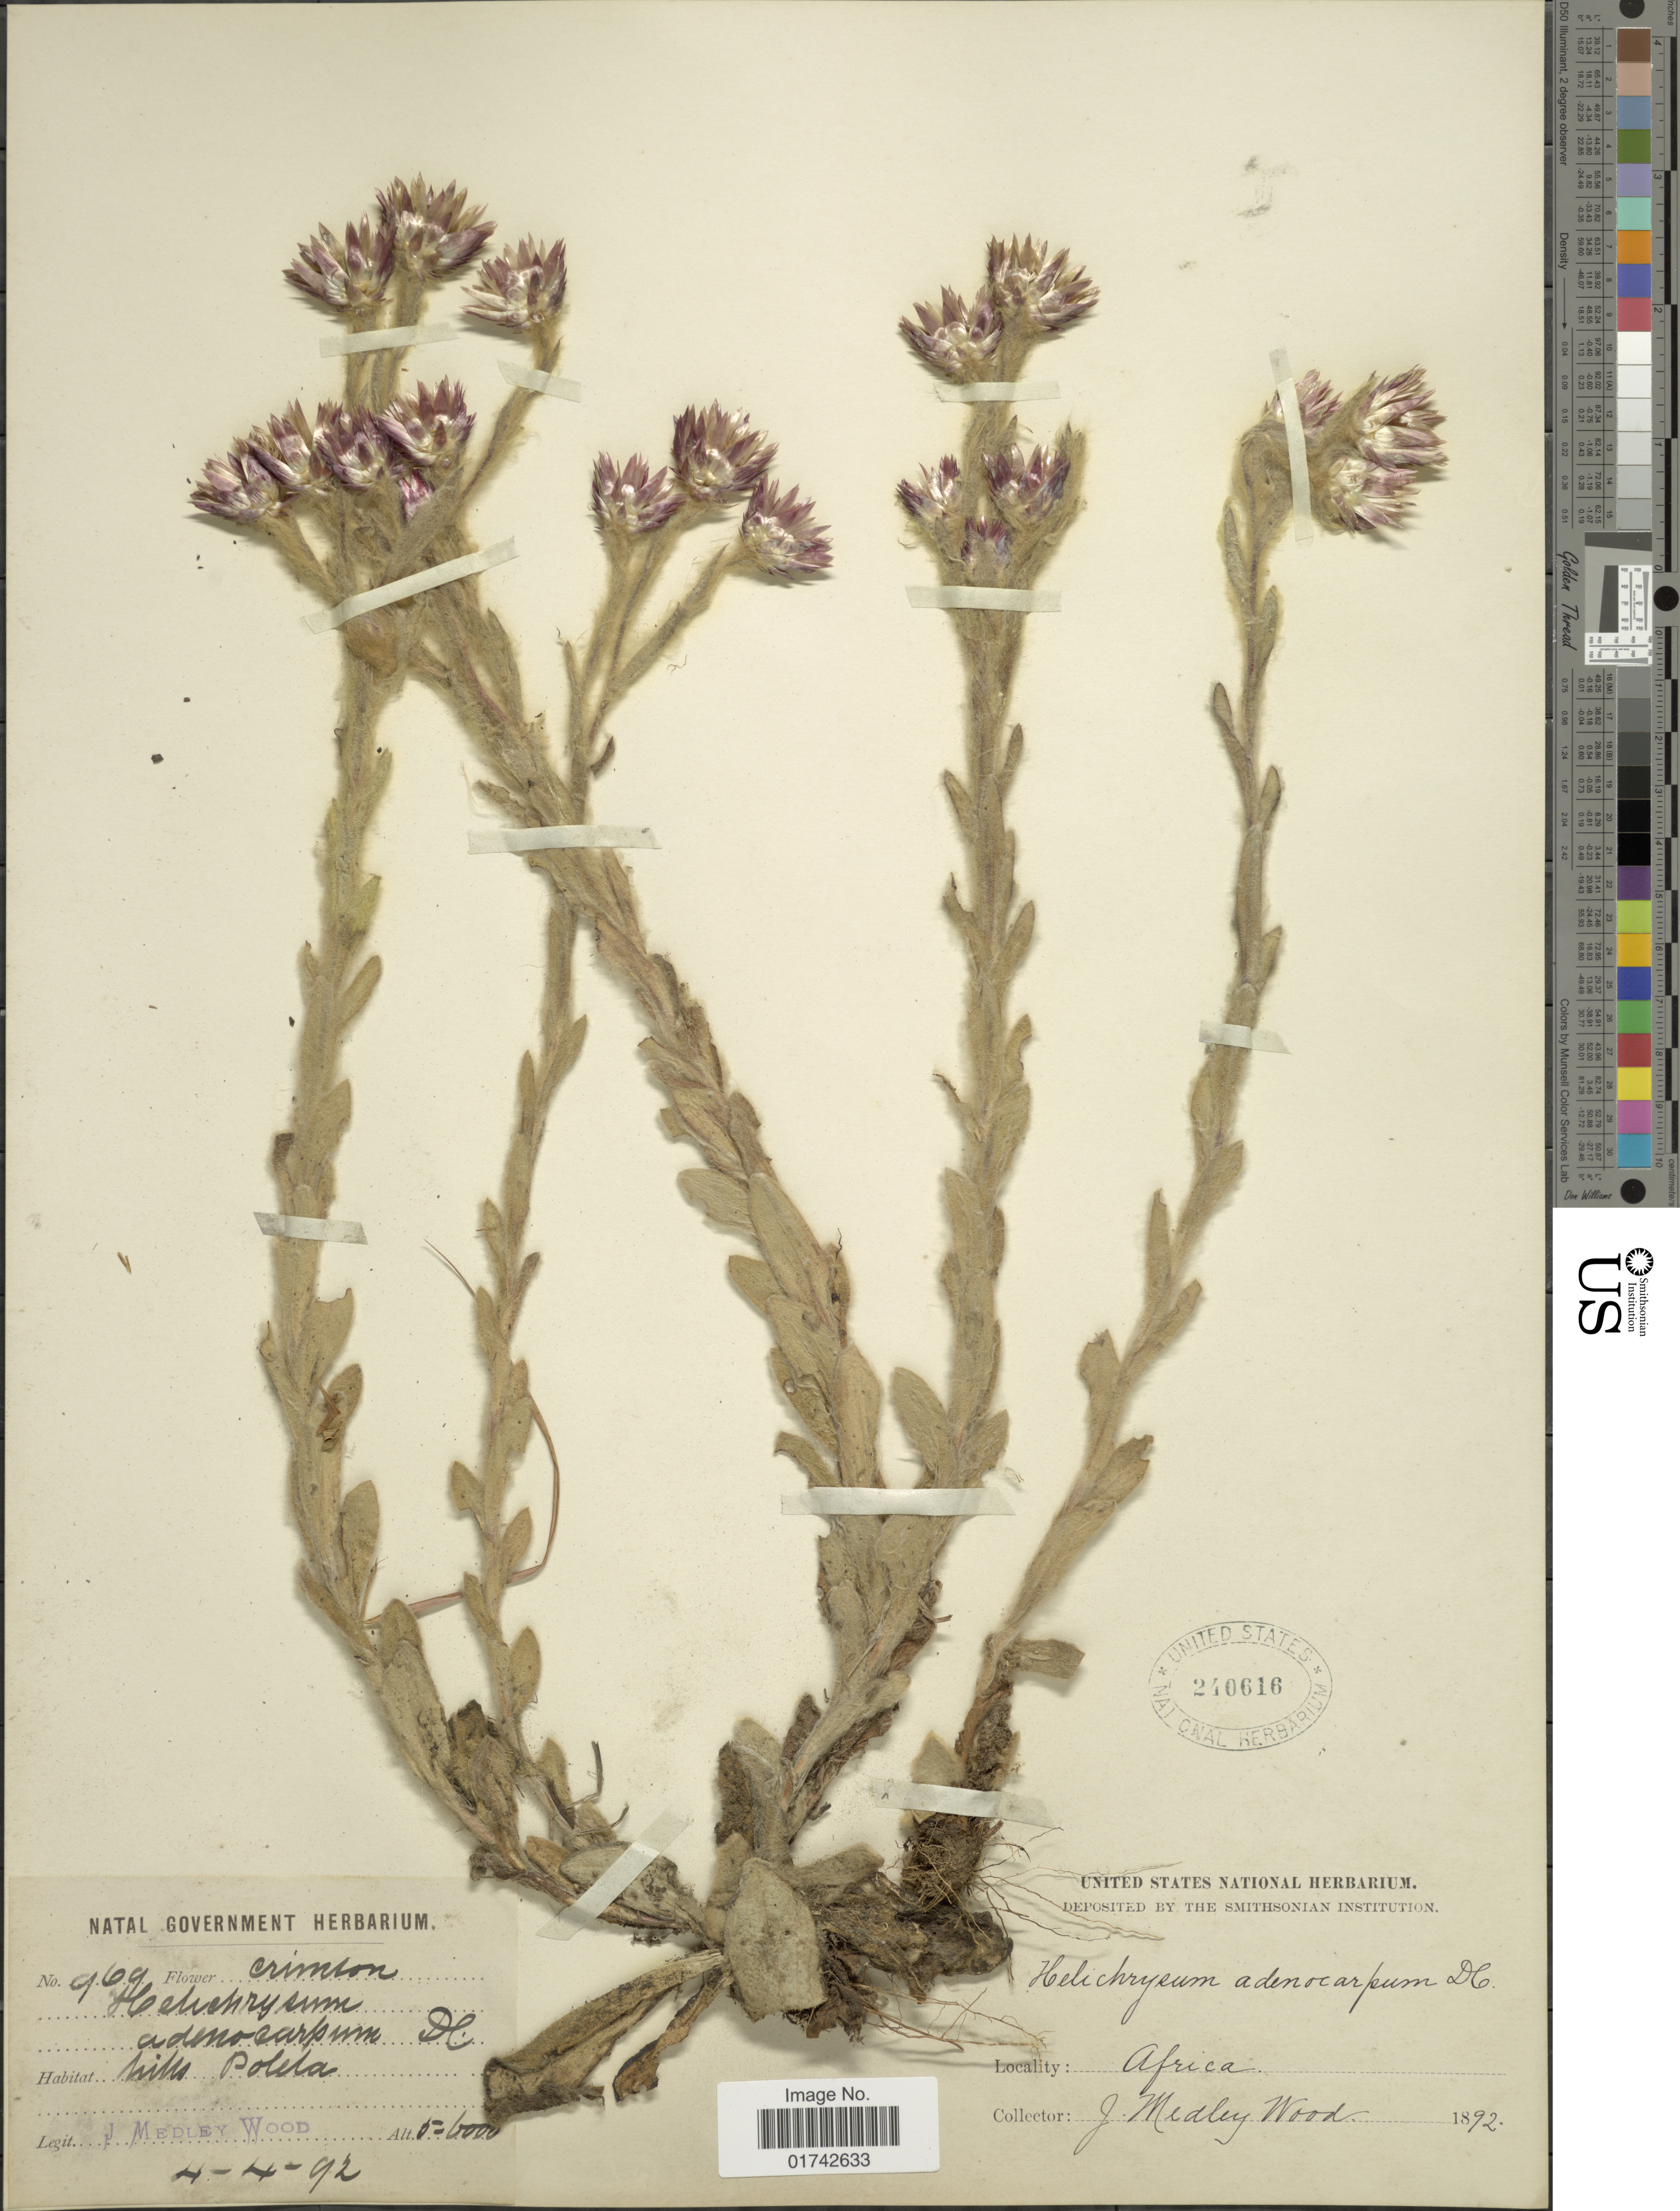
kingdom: Plantae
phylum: Tracheophyta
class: Magnoliopsida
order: Asterales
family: Asteraceae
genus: Helichrysum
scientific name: Helichrysum adenocarpum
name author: DC.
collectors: J. Medley Wood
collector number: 969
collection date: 1892-04-04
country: South Africa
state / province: KwaZulu-Natal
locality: Hills Polela.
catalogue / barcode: US 240616